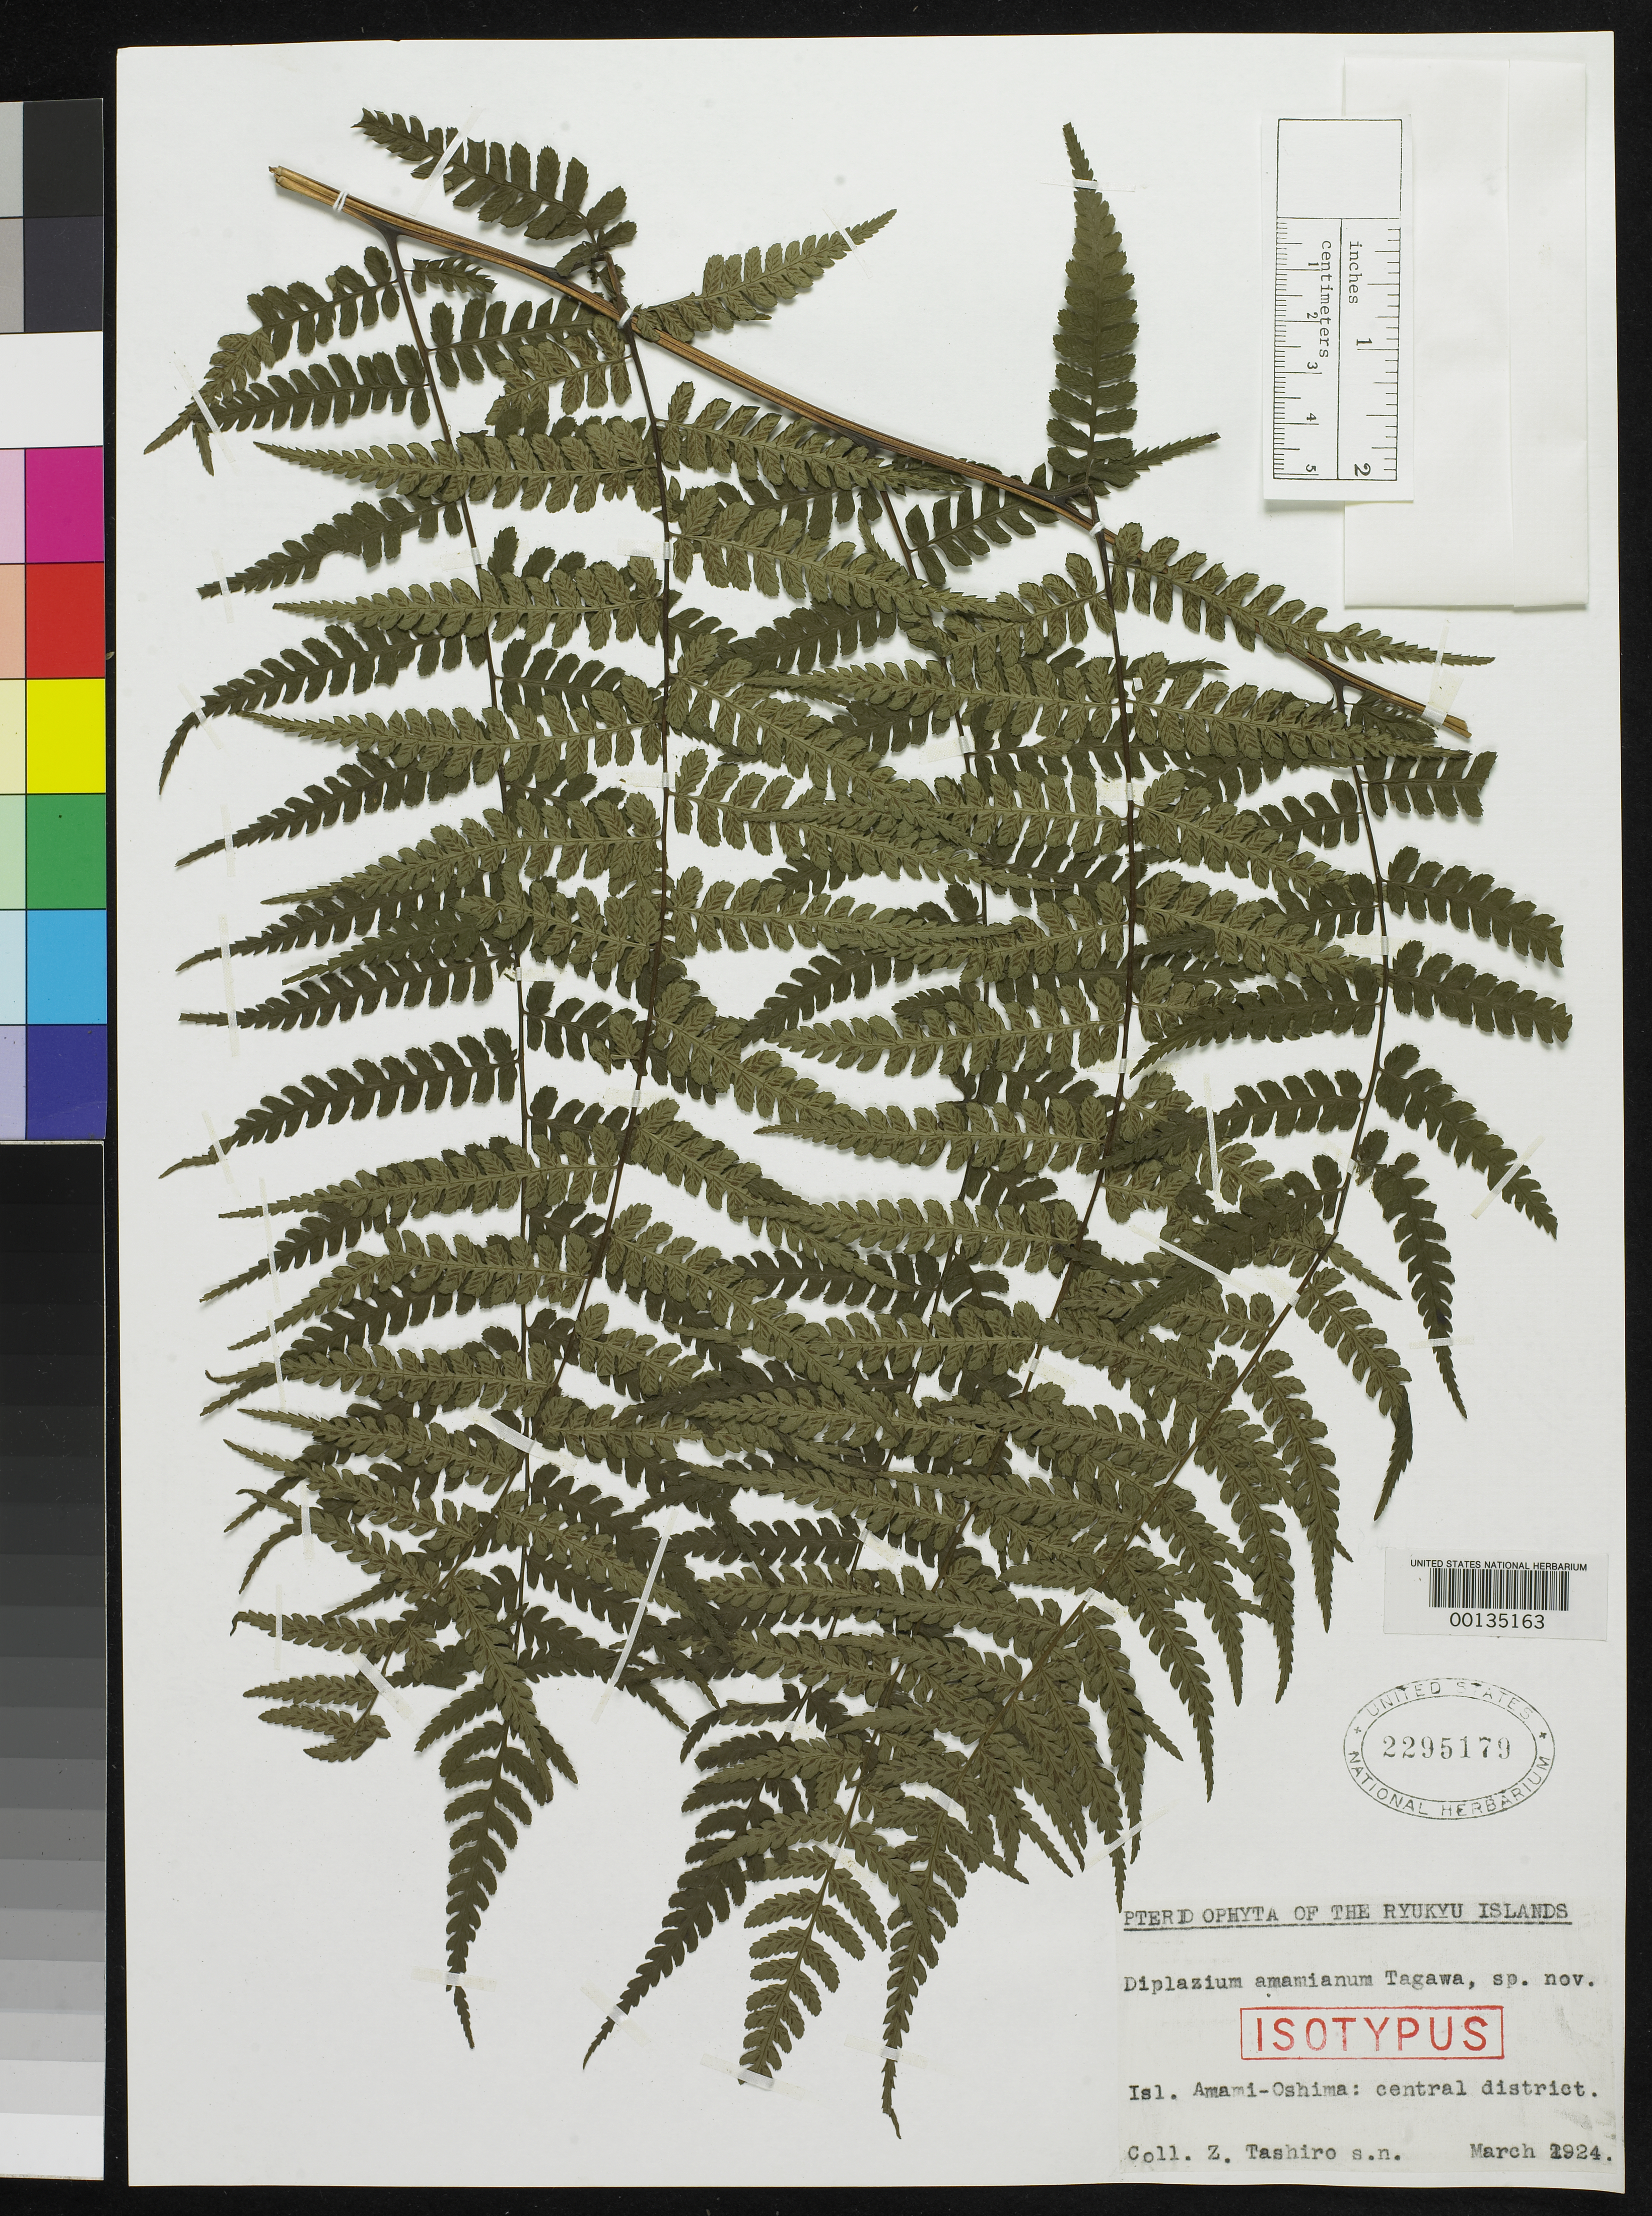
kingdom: Plantae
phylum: Tracheophyta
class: Polypodiopsida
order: Polypodiales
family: Athyriaceae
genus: Diplazium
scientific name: Diplazium amamianum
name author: Tagawa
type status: Isotype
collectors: Z. Tashiro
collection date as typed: Mar 1924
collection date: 1924-03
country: Japan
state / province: Okinawa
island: Ryukyu Is.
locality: Amami-oshima.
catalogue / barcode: US 2295179